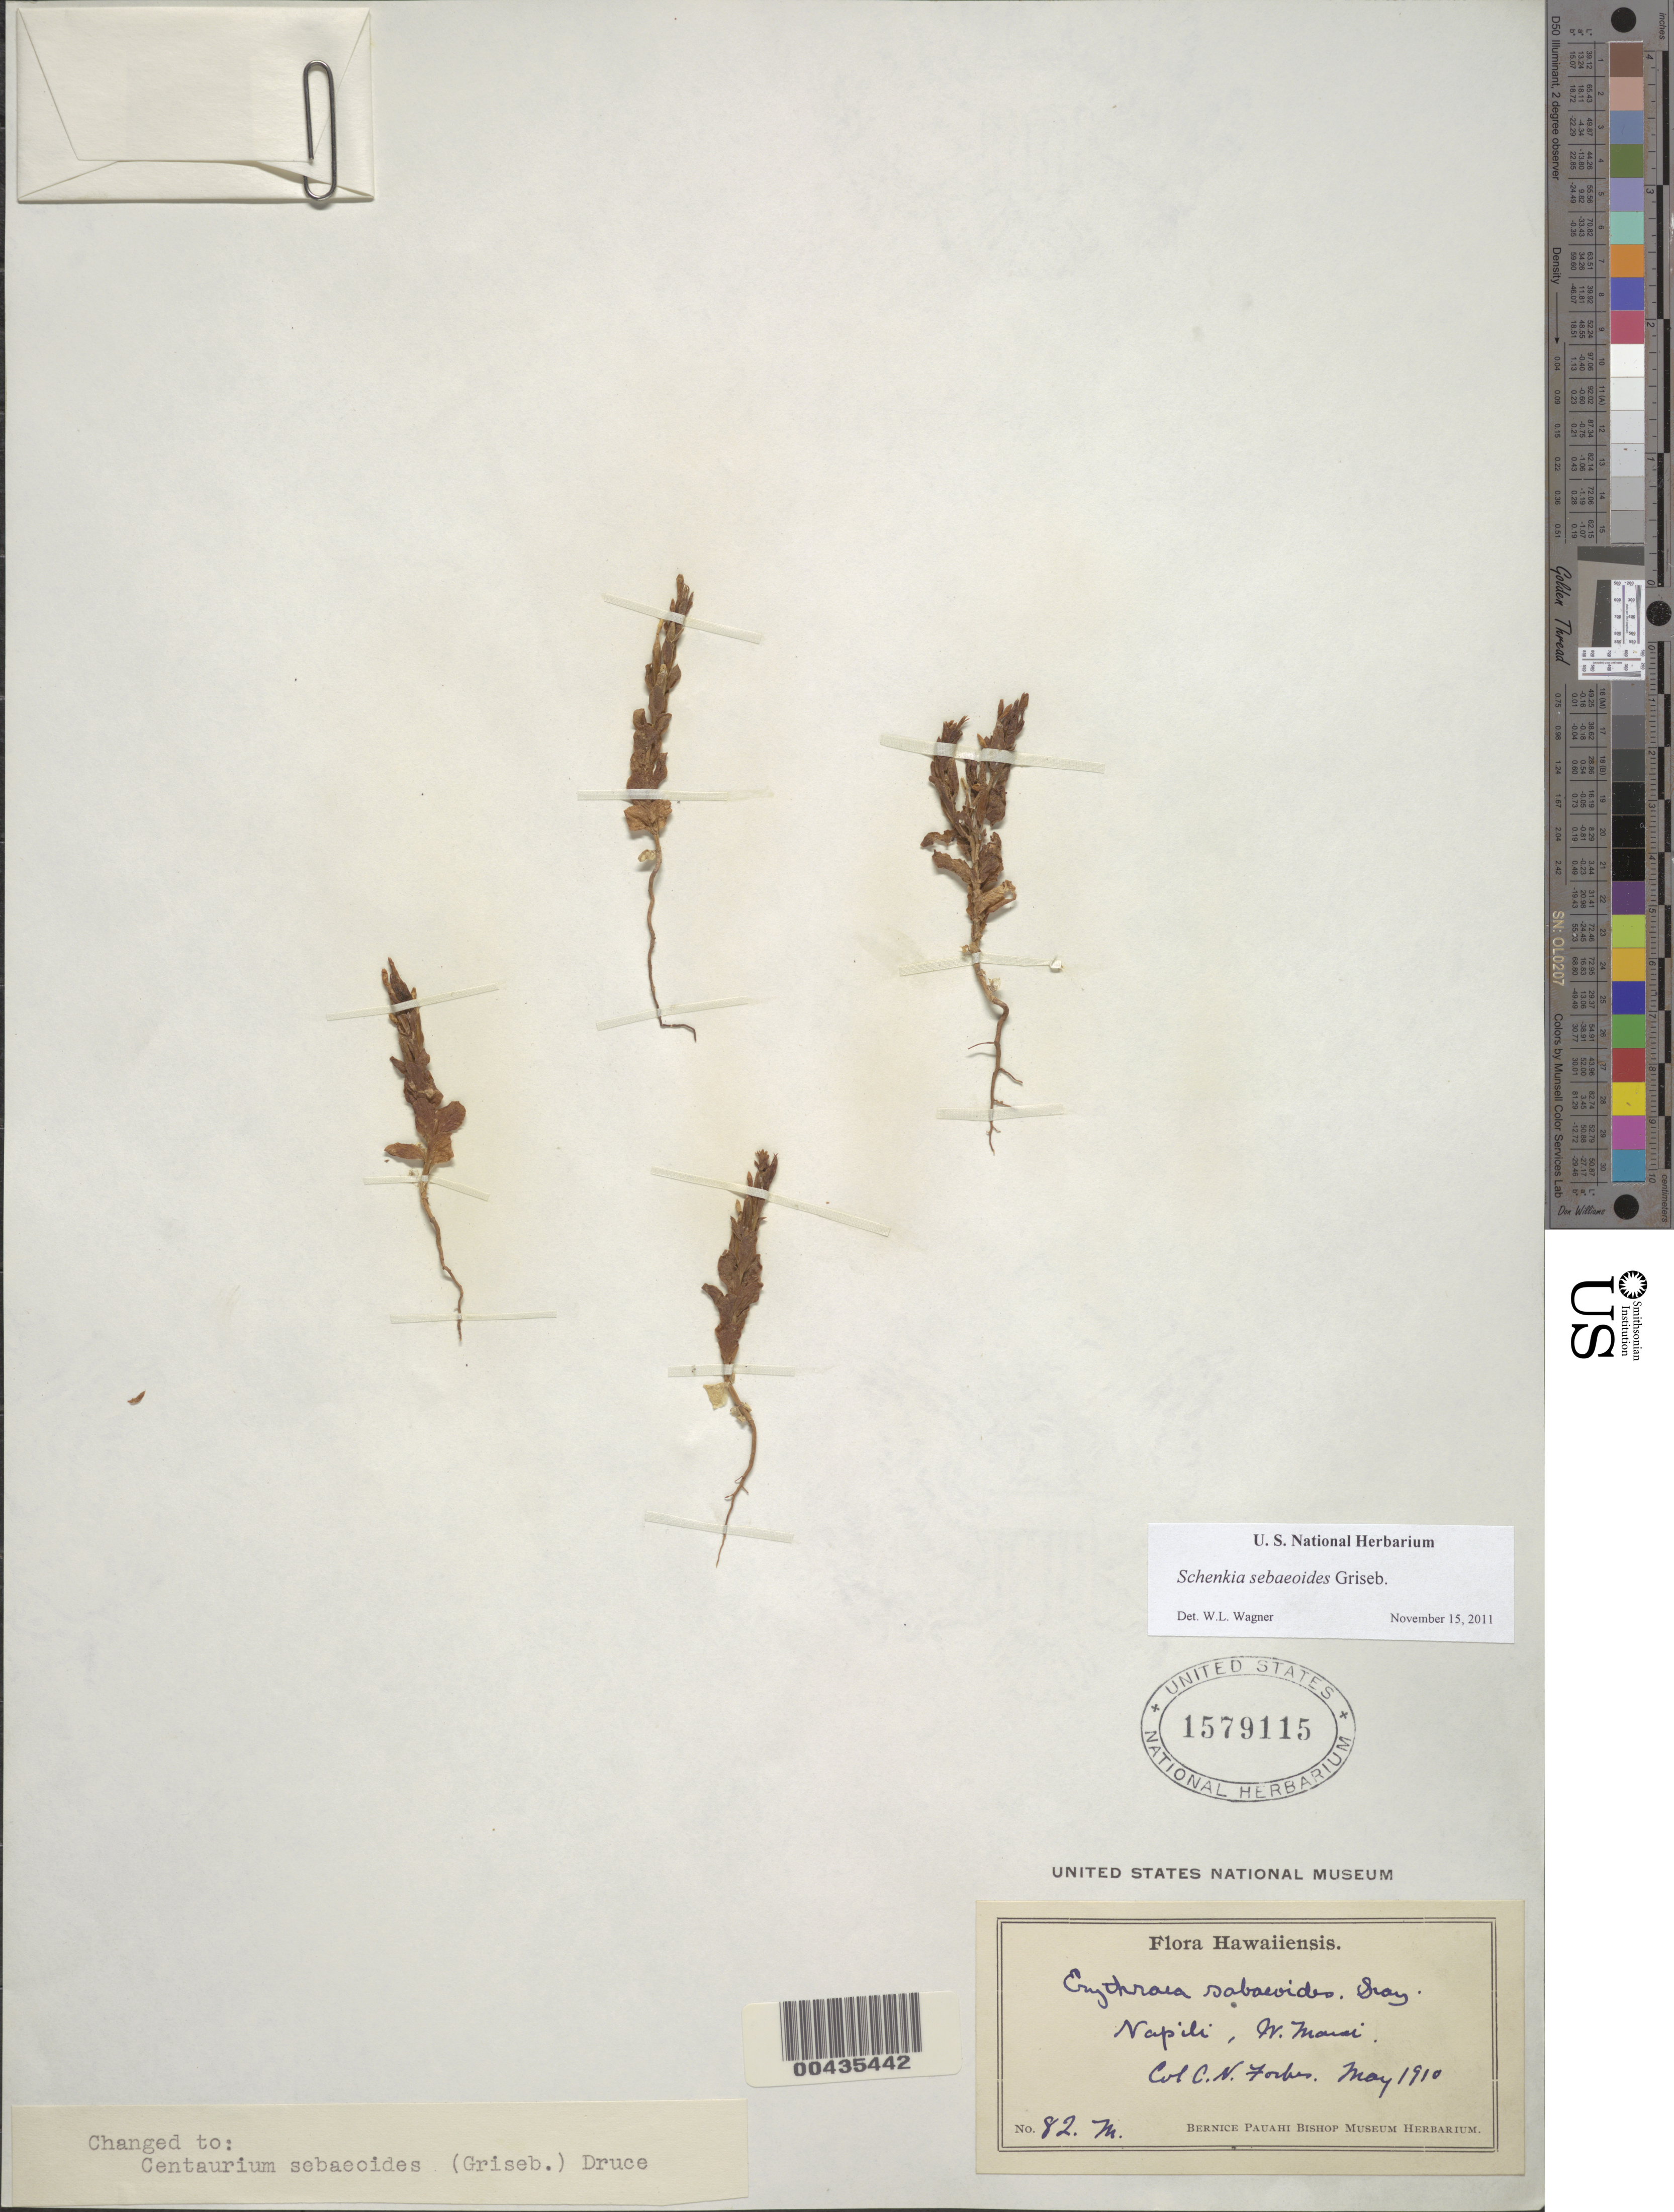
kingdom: Plantae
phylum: Tracheophyta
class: Magnoliopsida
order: Gentianales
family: Gentianaceae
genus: Schenkia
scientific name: Schenkia sebaeoides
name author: (A. Gray) Griseb.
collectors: C. N. Forbes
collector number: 82.M.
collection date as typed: May 1910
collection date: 1910-05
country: United States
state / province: Hawaii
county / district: Maui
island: Maui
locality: Napili, W Maui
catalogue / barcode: US 1579115